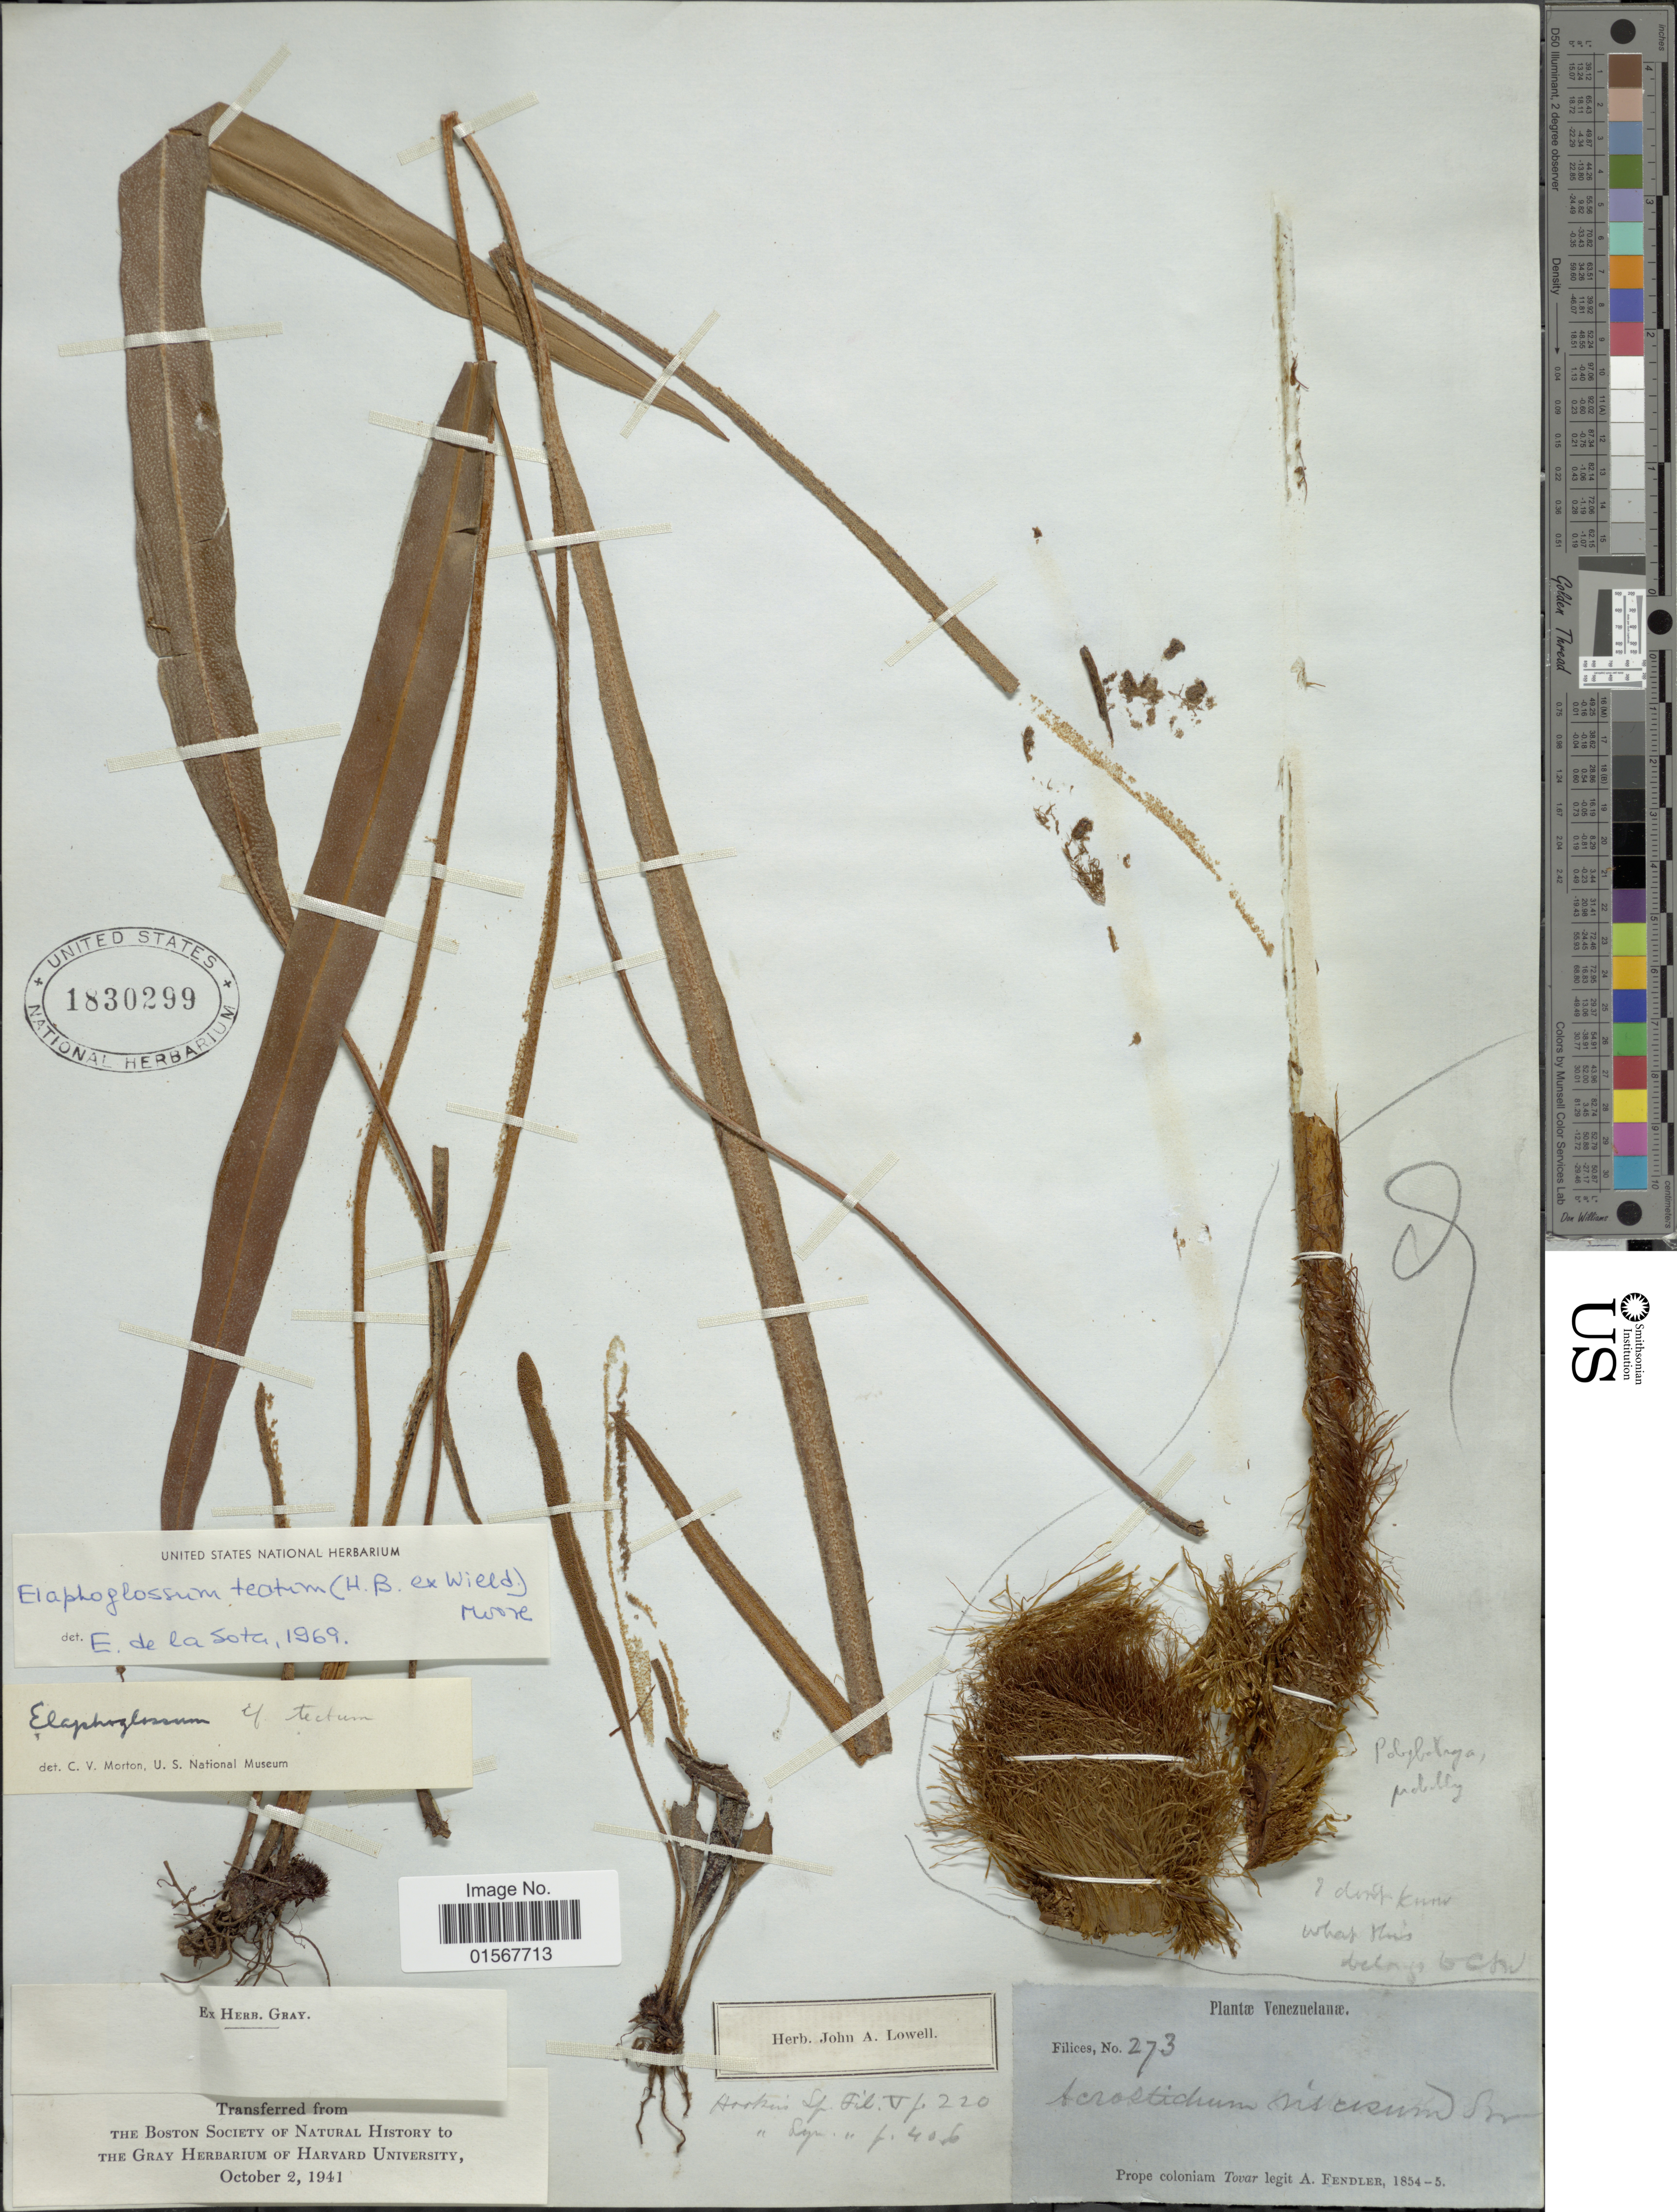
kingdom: Plantae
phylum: Tracheophyta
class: Polypodiopsida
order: Polypodiales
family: Dryopteridaceae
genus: Elaphoglossum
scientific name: Elaphoglossum tectum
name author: (Humb. & Bonpl.) Moore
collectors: A. Fendler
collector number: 273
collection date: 1854/1855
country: Venezuela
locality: Prope Coloniam Tovar, Venezuelanae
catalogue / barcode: US 1830299